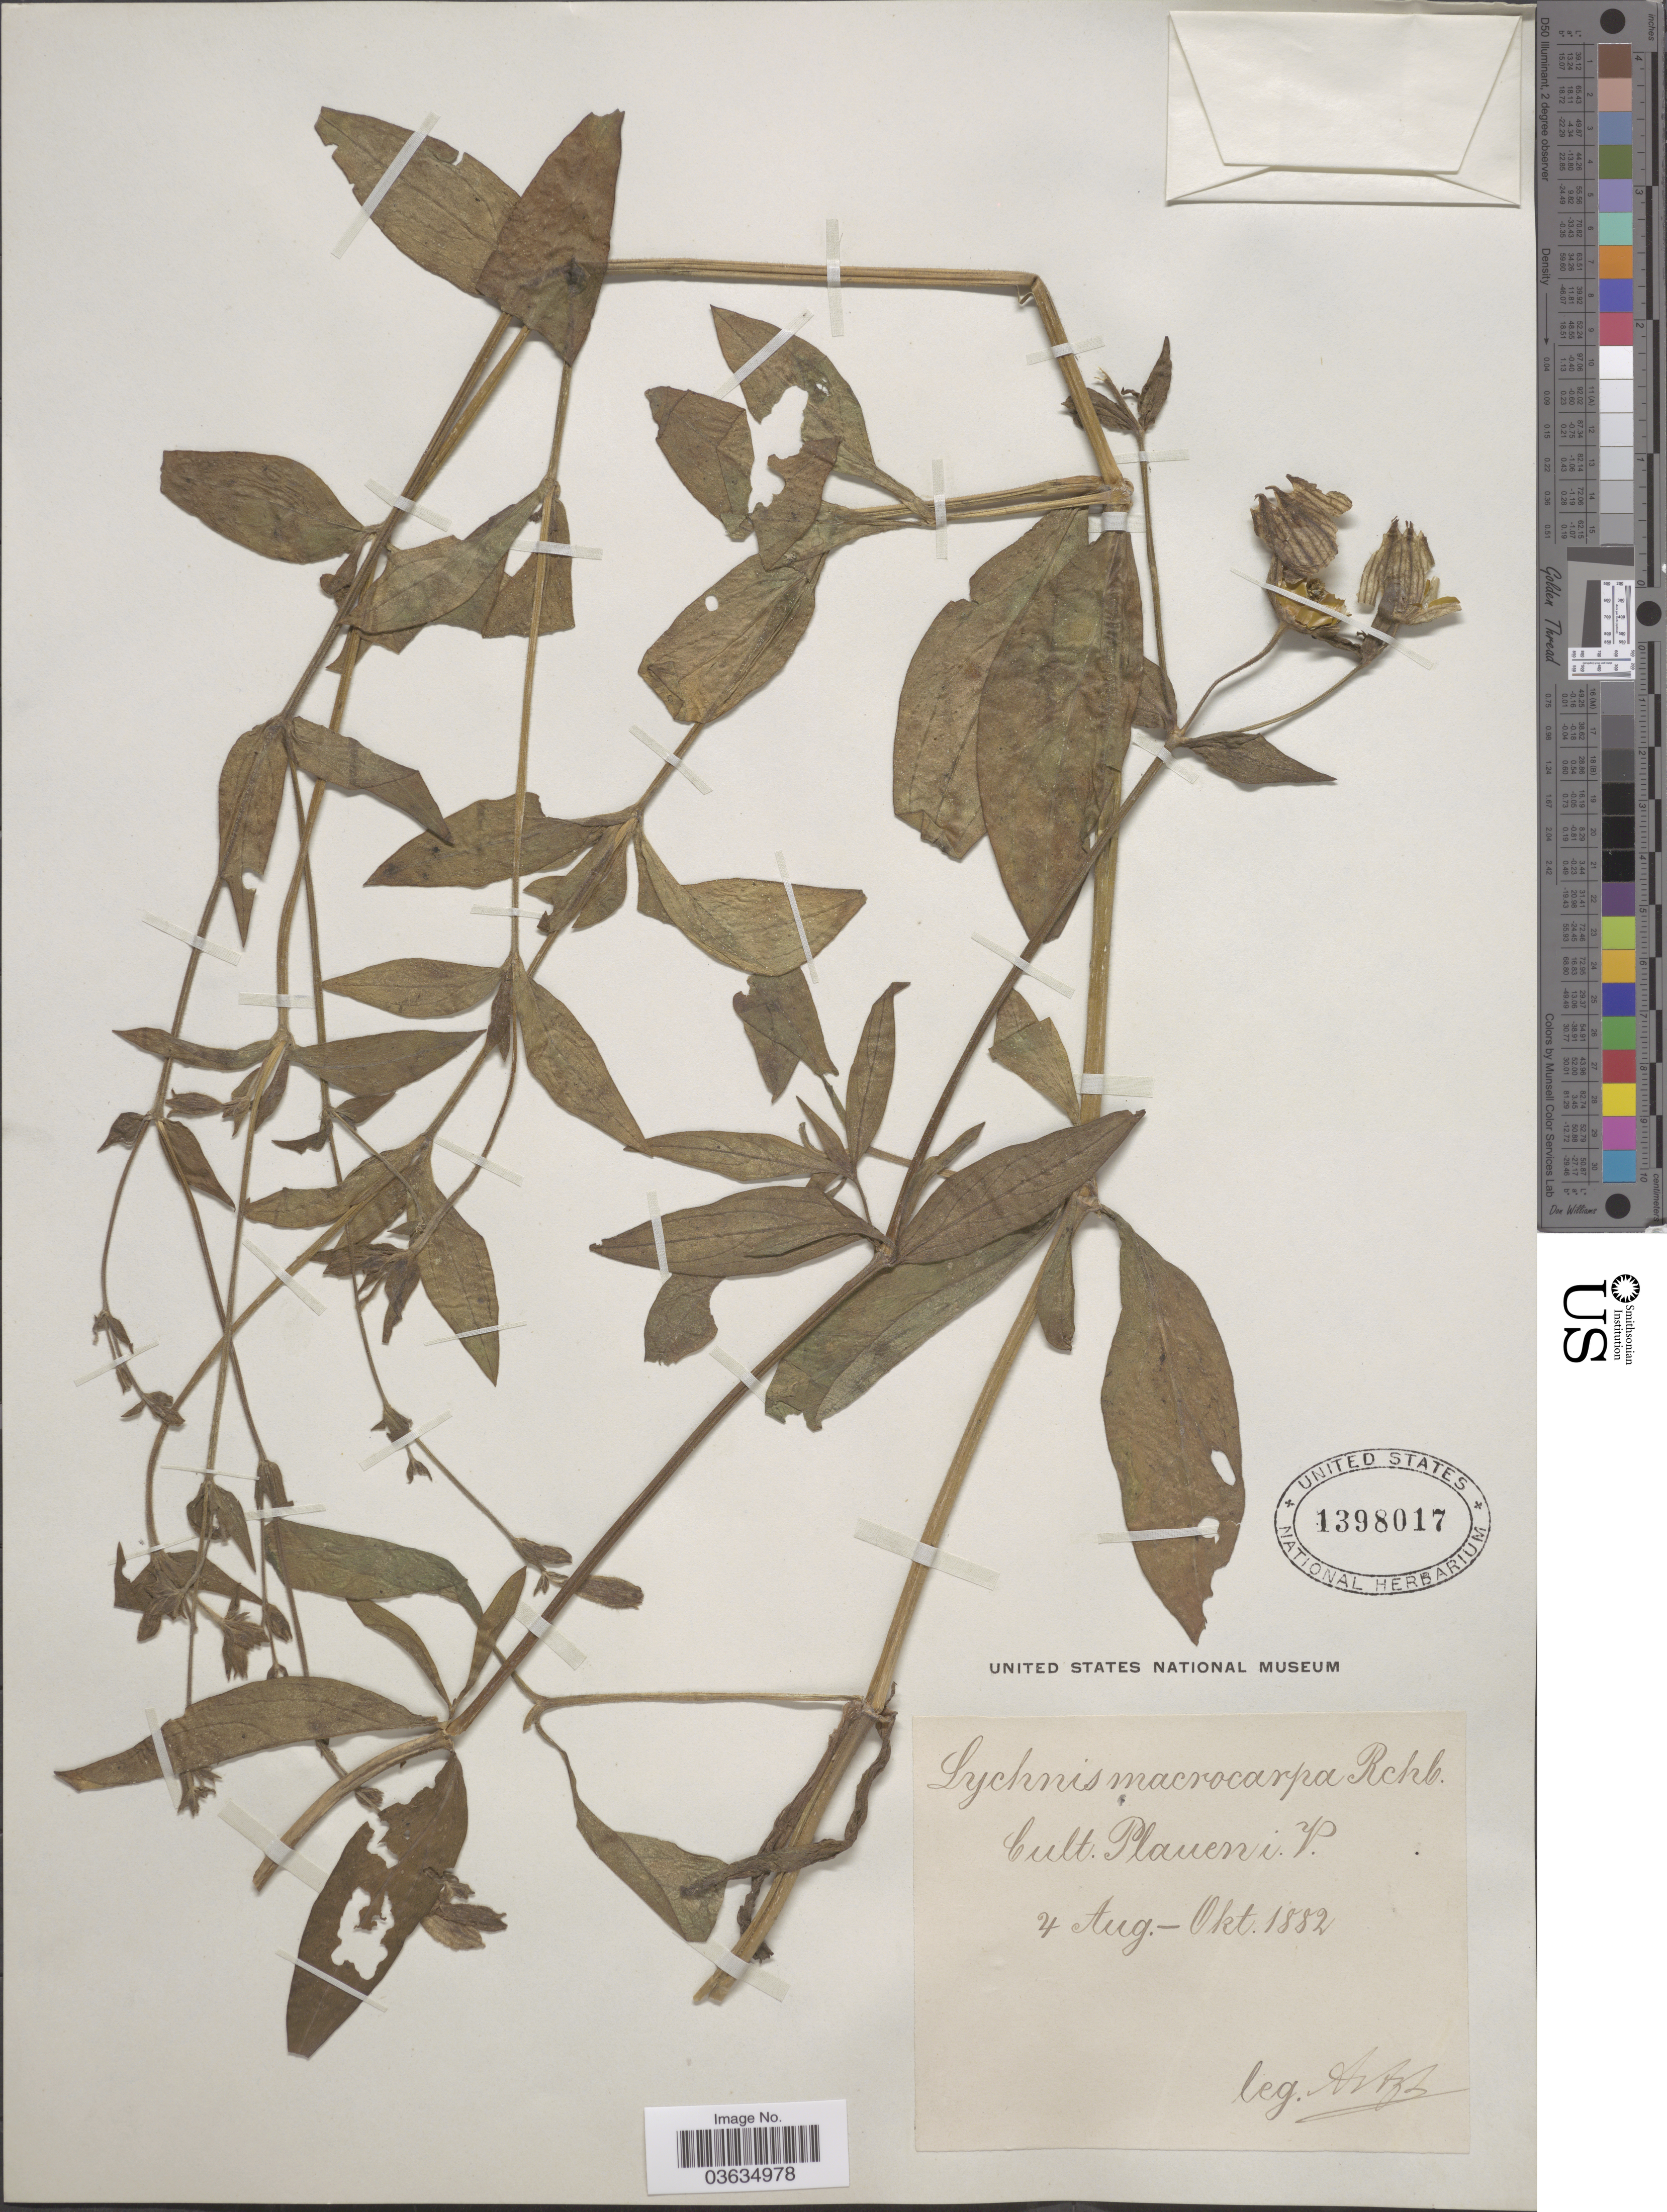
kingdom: Plantae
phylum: Tracheophyta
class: Magnoliopsida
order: Caryophyllales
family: Caryophyllaceae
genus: Silene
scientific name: Silene sp.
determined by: Strong, Mark T., (BOT), Smithsonian Institution - National Museum of Natural History (UNITED STATES)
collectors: -. Artzb.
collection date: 1882-08-04/1882-10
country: Germany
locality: Cult. Plauen i. P.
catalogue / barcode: US 1398017